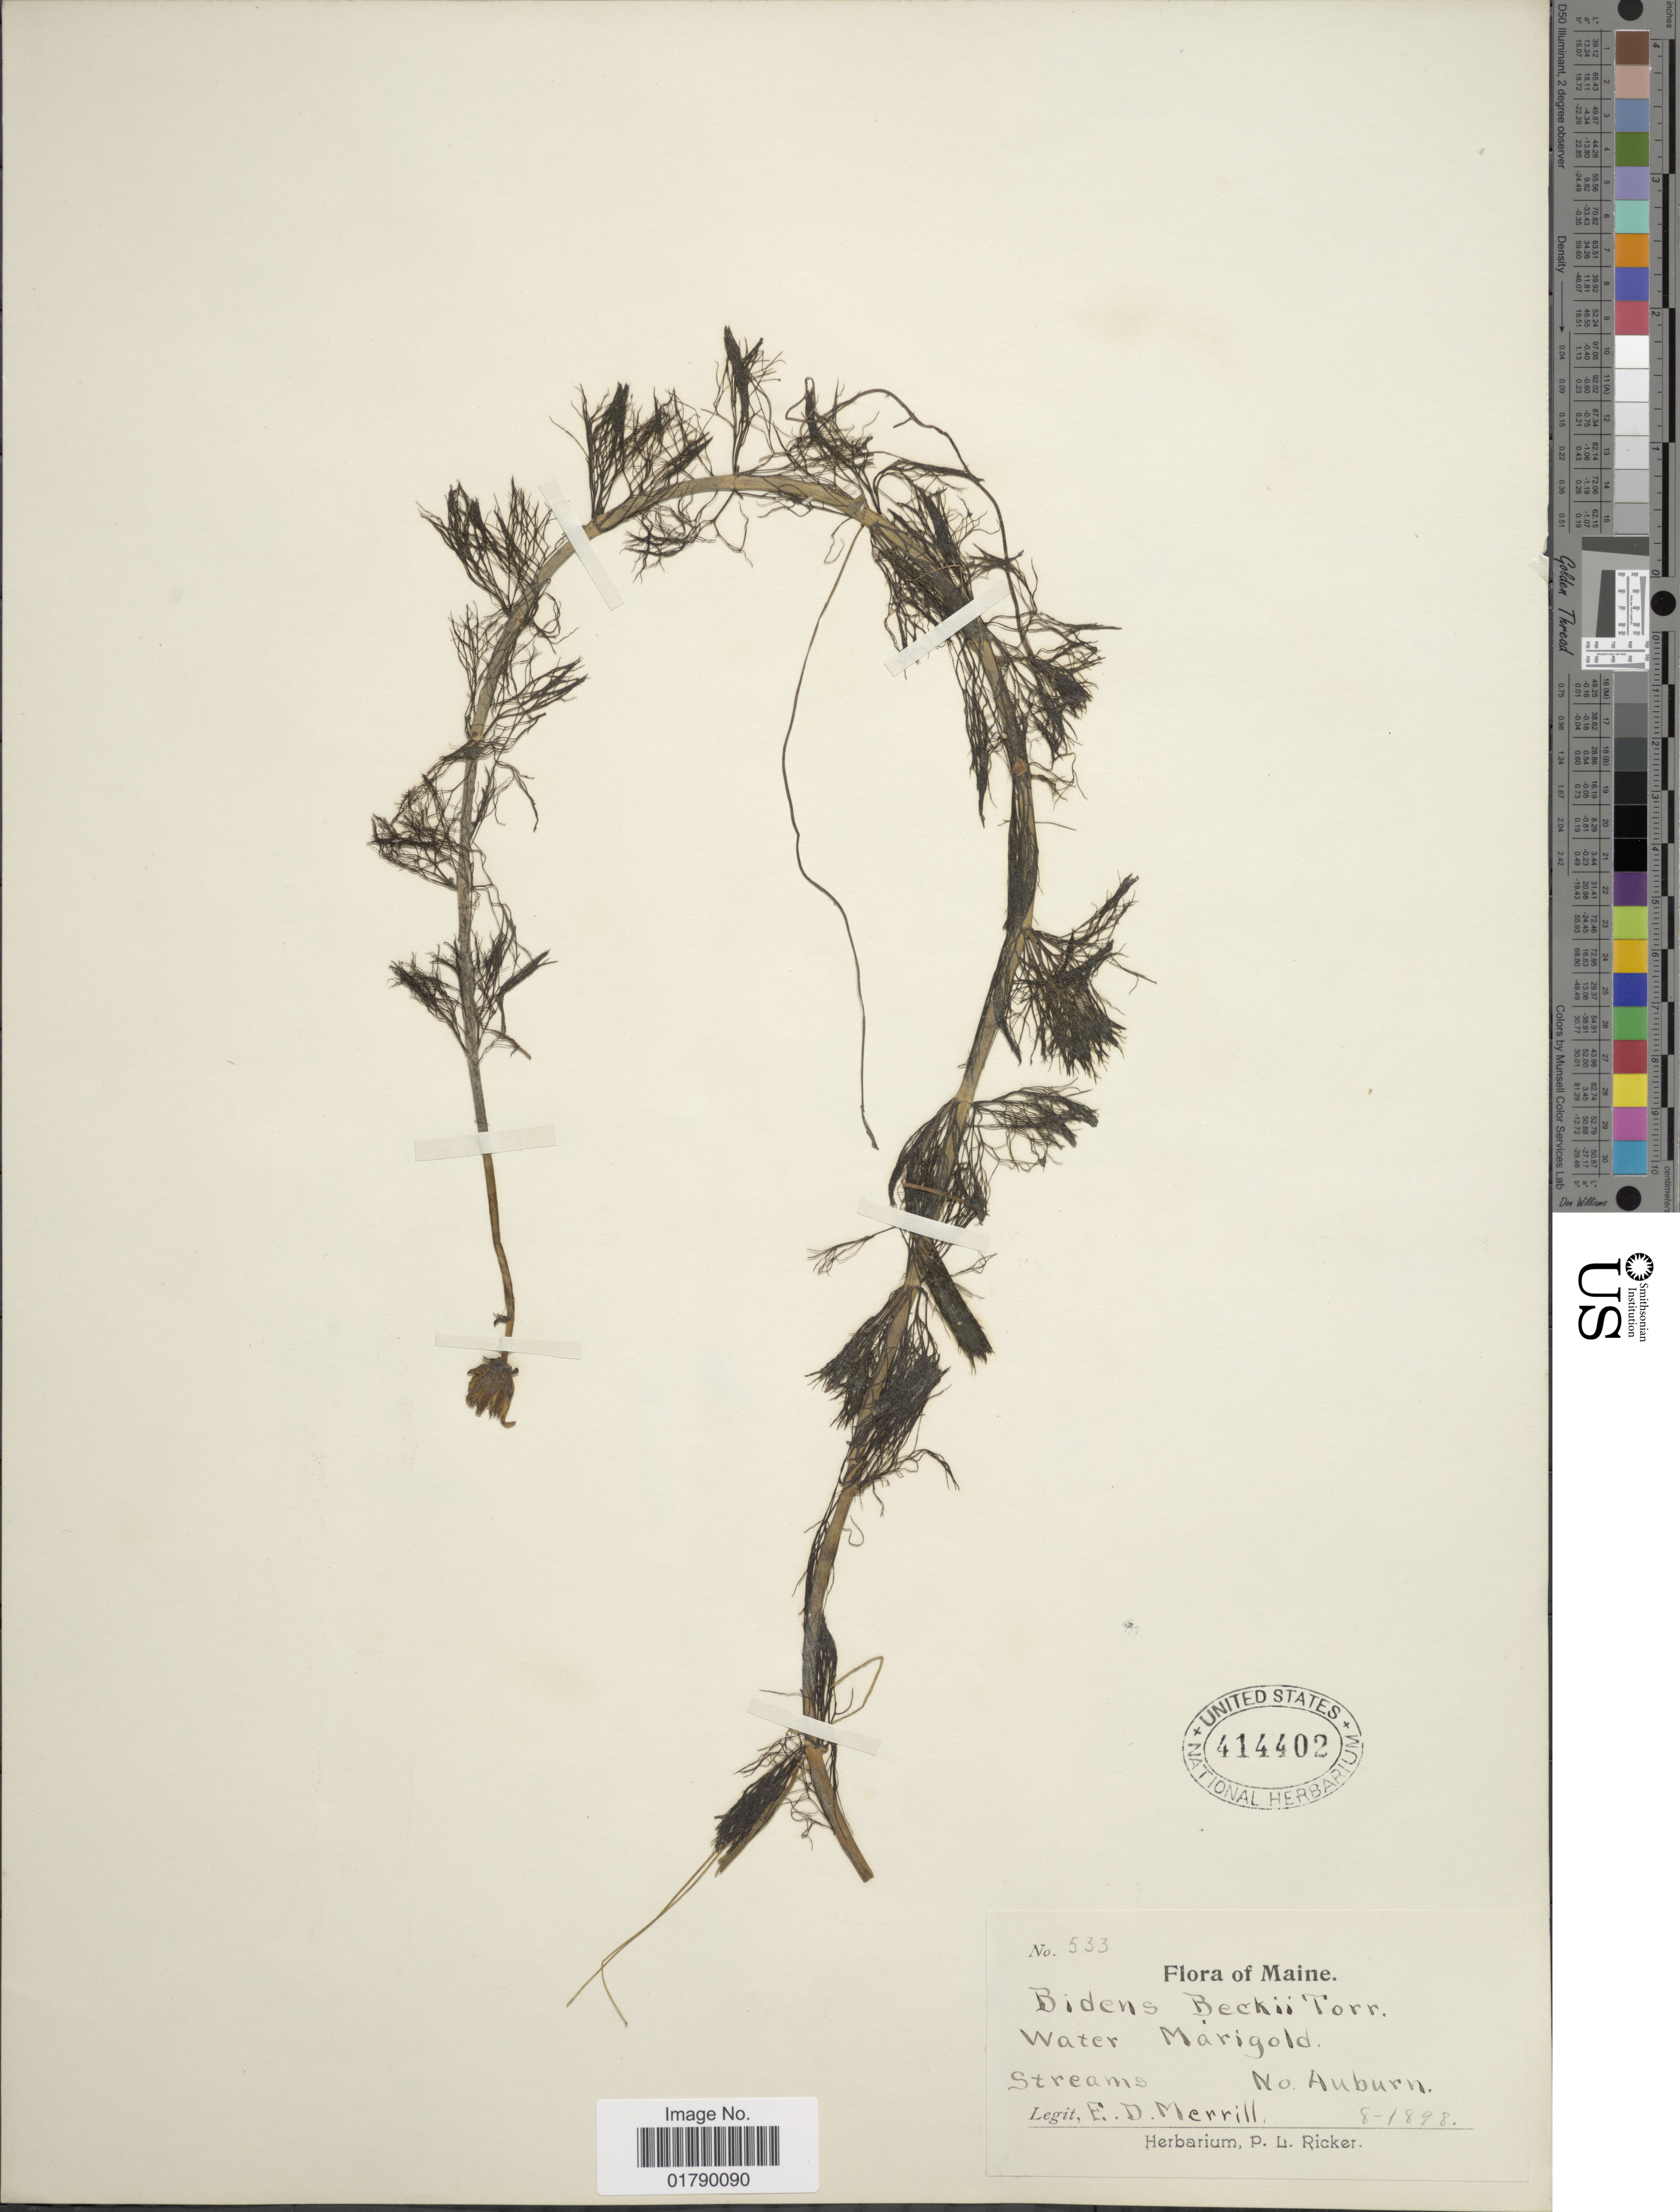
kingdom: Plantae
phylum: Tracheophyta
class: Magnoliopsida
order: Asterales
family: Asteraceae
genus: Megalodonta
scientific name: Megalodonta sp.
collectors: E. D. Merrill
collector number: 533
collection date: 1898-08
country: United States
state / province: Maine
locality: Water Marigold, No. Auburn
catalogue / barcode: US 414402